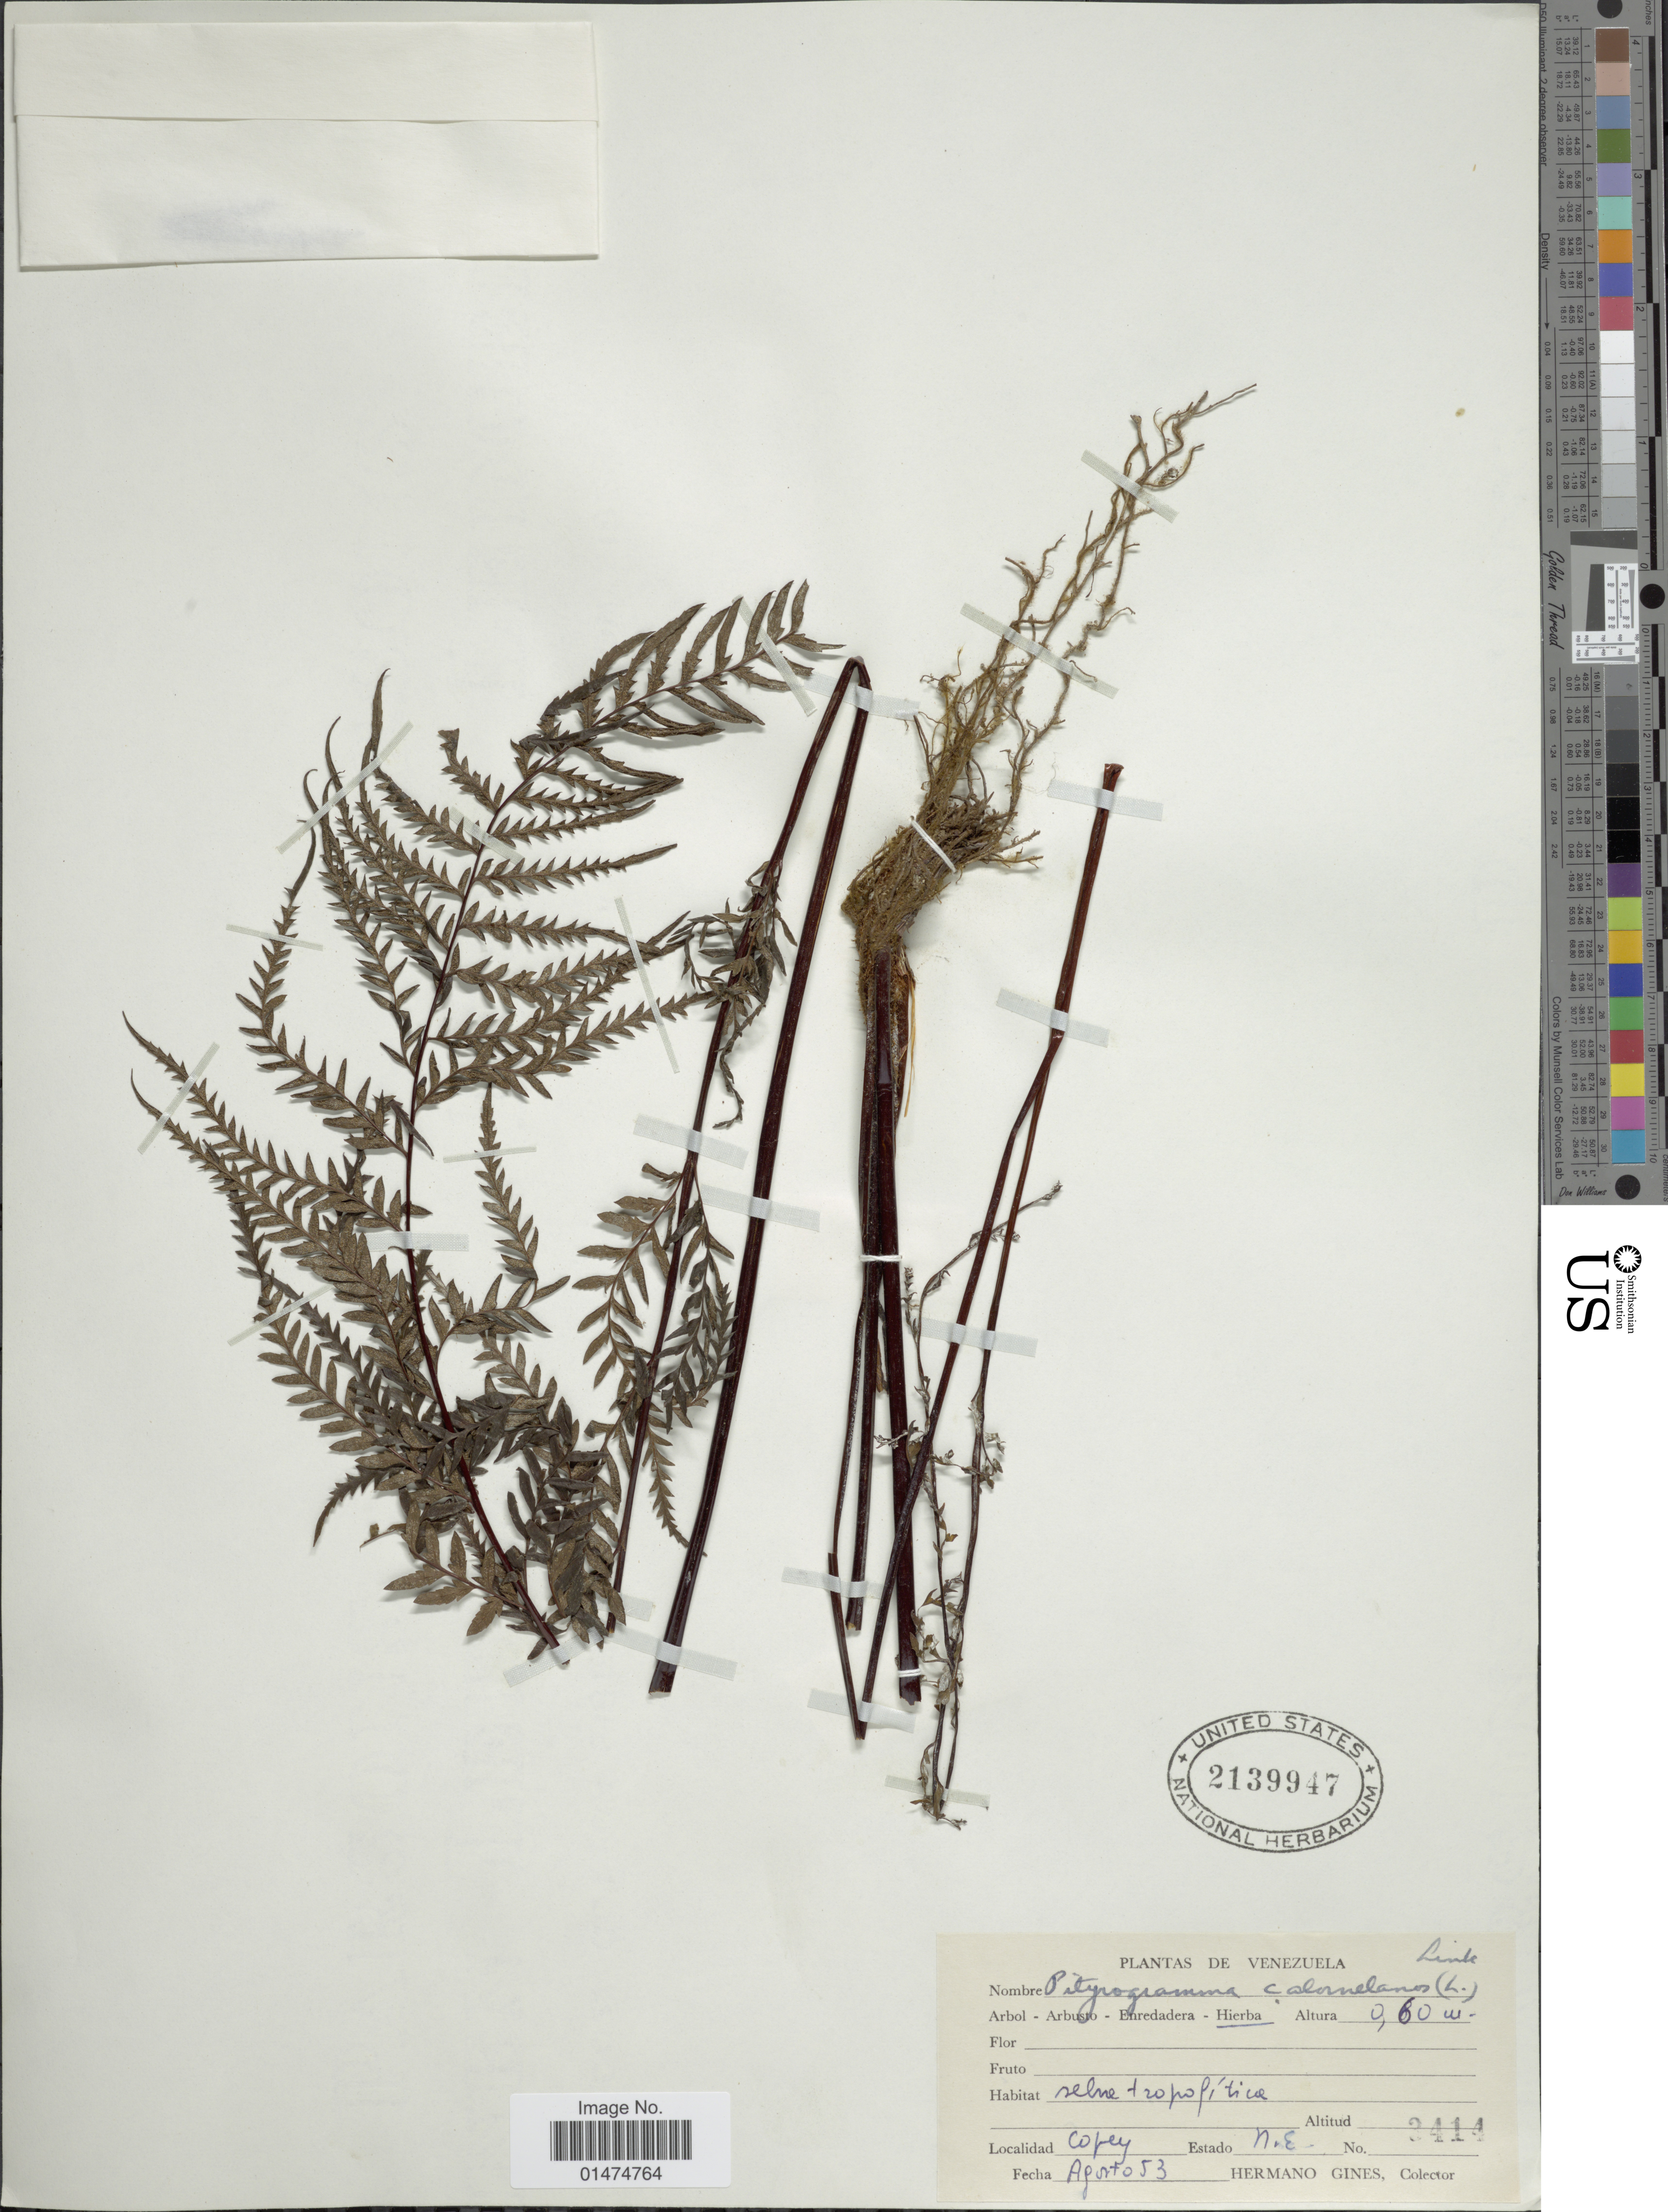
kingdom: Plantae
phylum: Tracheophyta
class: Polypodiopsida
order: Polypodiales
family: Pteridaceae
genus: Pityrogramma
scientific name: Pityrogramma calomelanos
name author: (L.) Link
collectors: Bro. Gines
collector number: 2414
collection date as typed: Transcribed d/m/y: /8/53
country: Venezuela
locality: Copey.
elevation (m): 0.6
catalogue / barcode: US 2139947